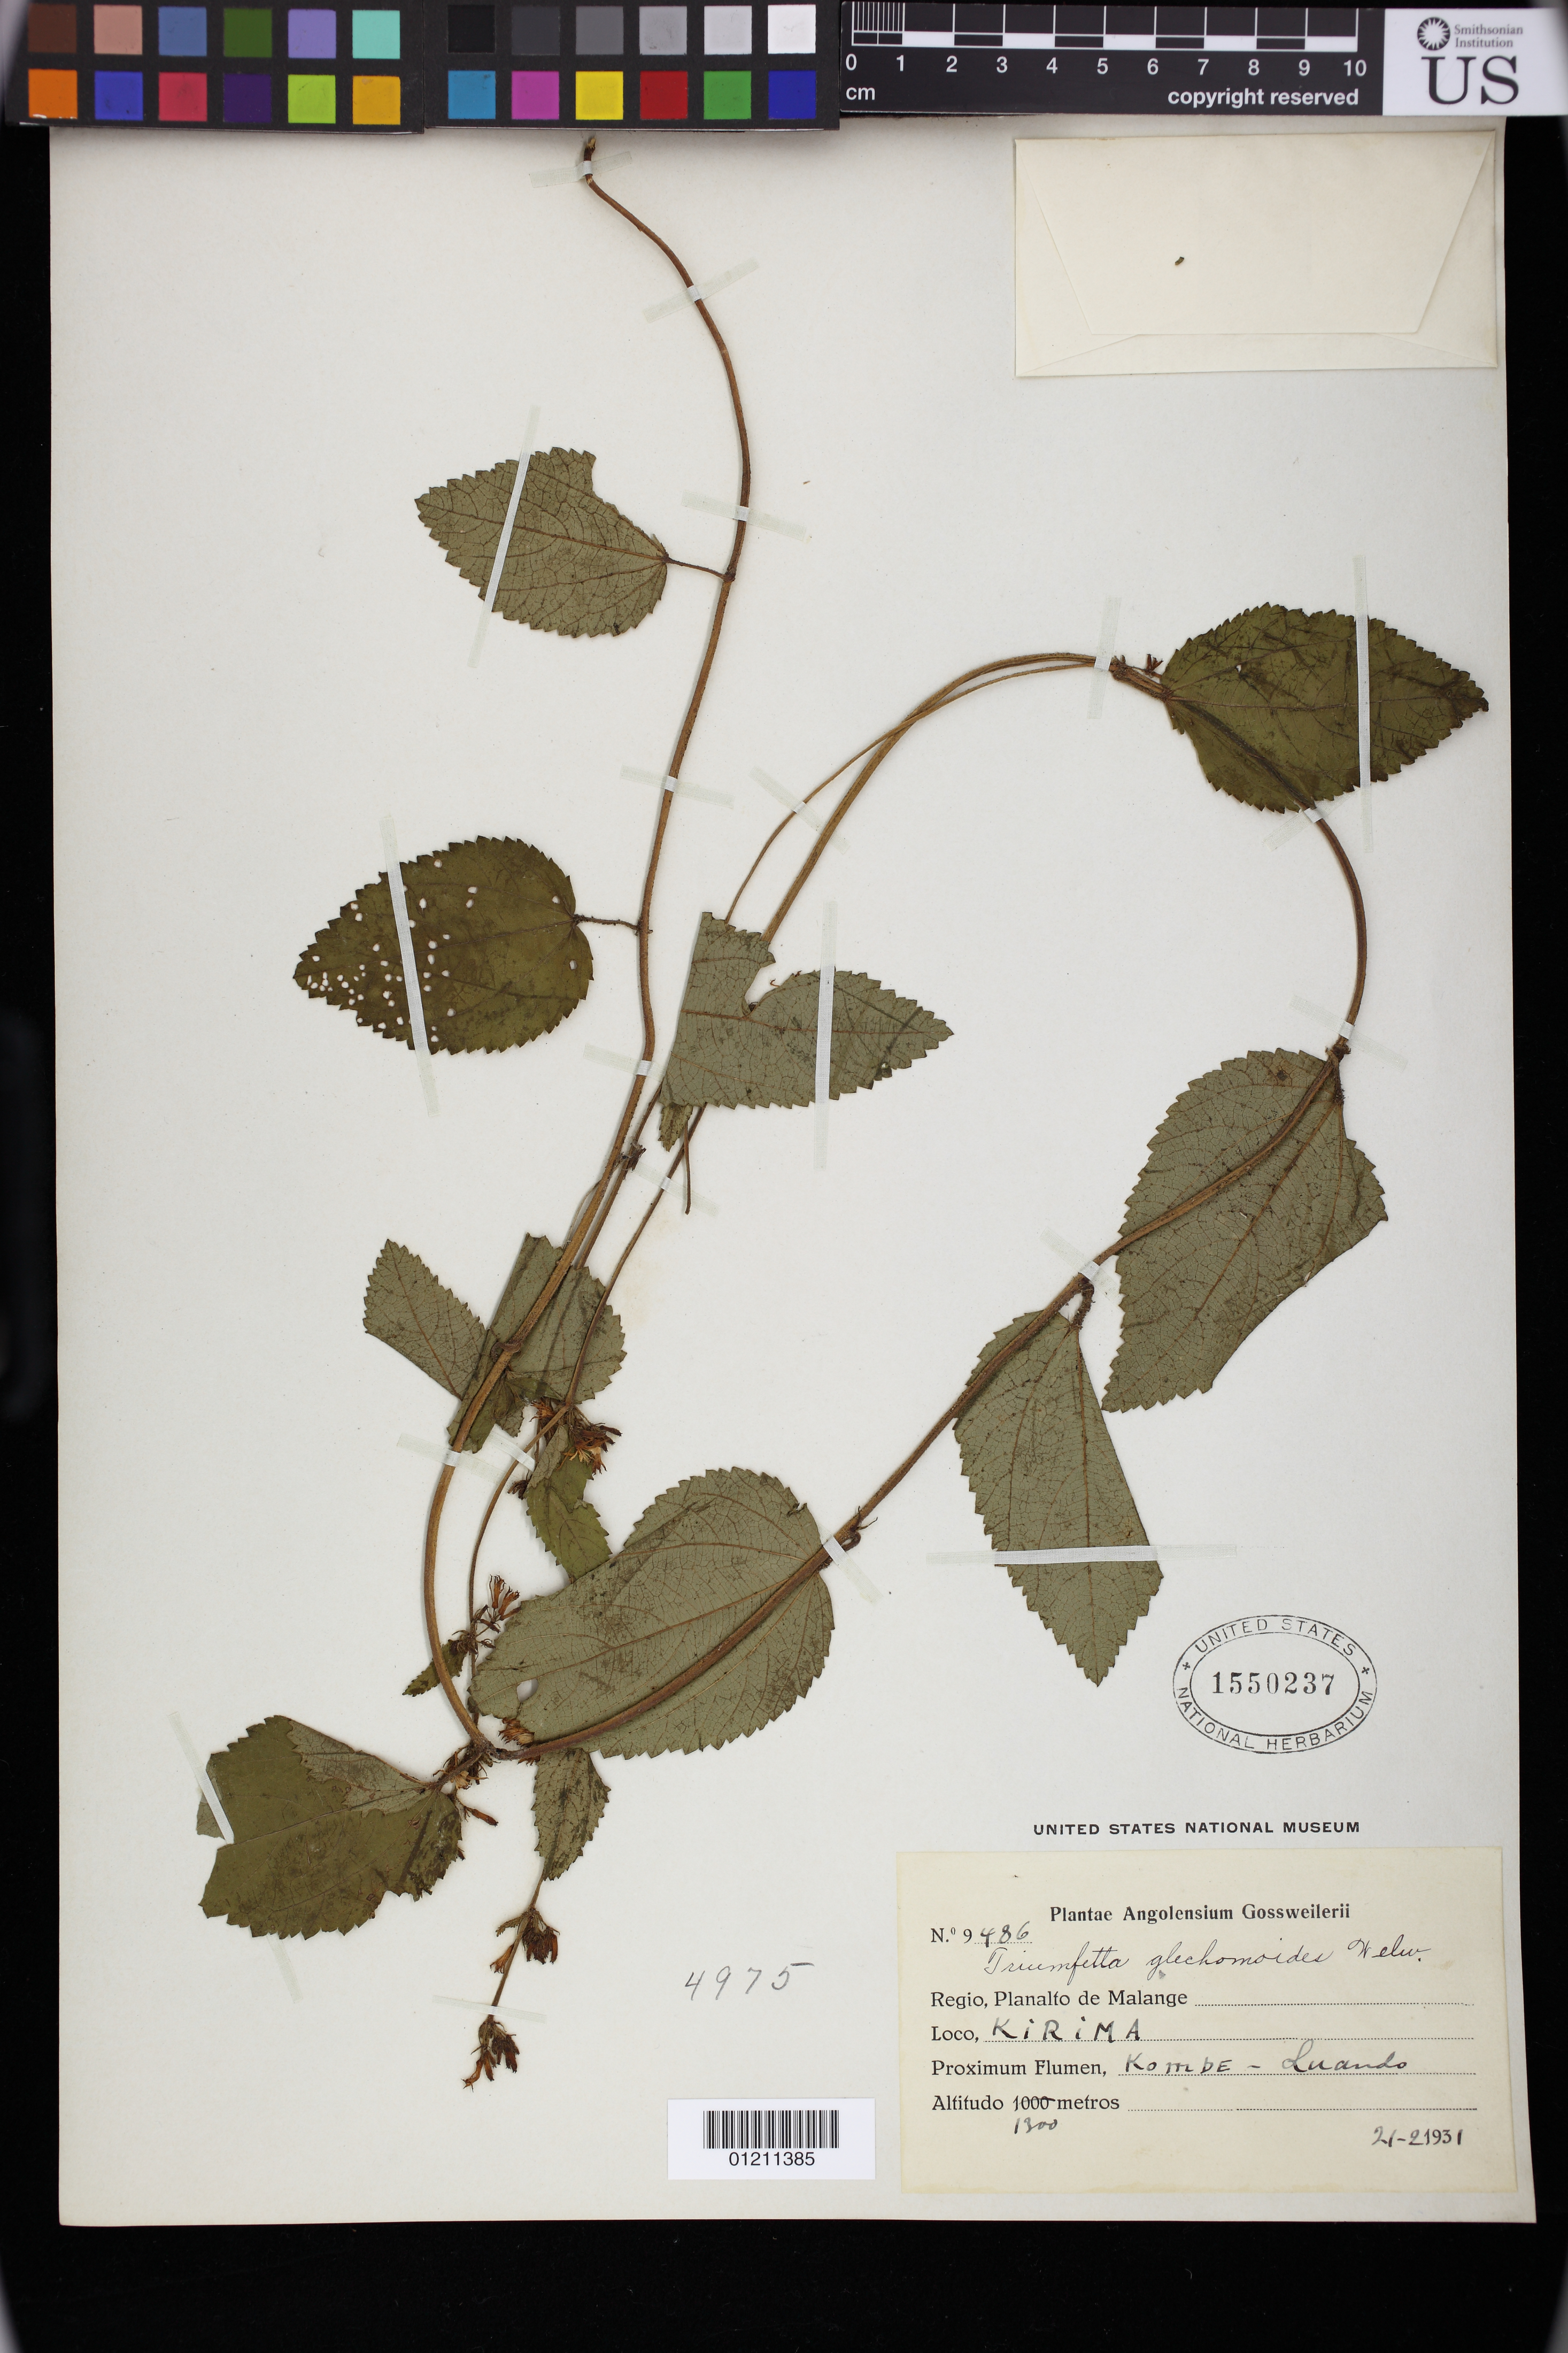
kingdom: Plantae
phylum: Tracheophyta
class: Magnoliopsida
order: Malvales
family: Malvaceae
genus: Triumfetta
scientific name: Triumfetta glechomoides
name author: Turcz.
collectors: J. Gossweiler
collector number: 9486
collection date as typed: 21 Feb 1931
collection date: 1931-02-21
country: Angola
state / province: Malange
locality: Kirima, Kombe - Luando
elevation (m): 1300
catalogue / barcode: US 1550237